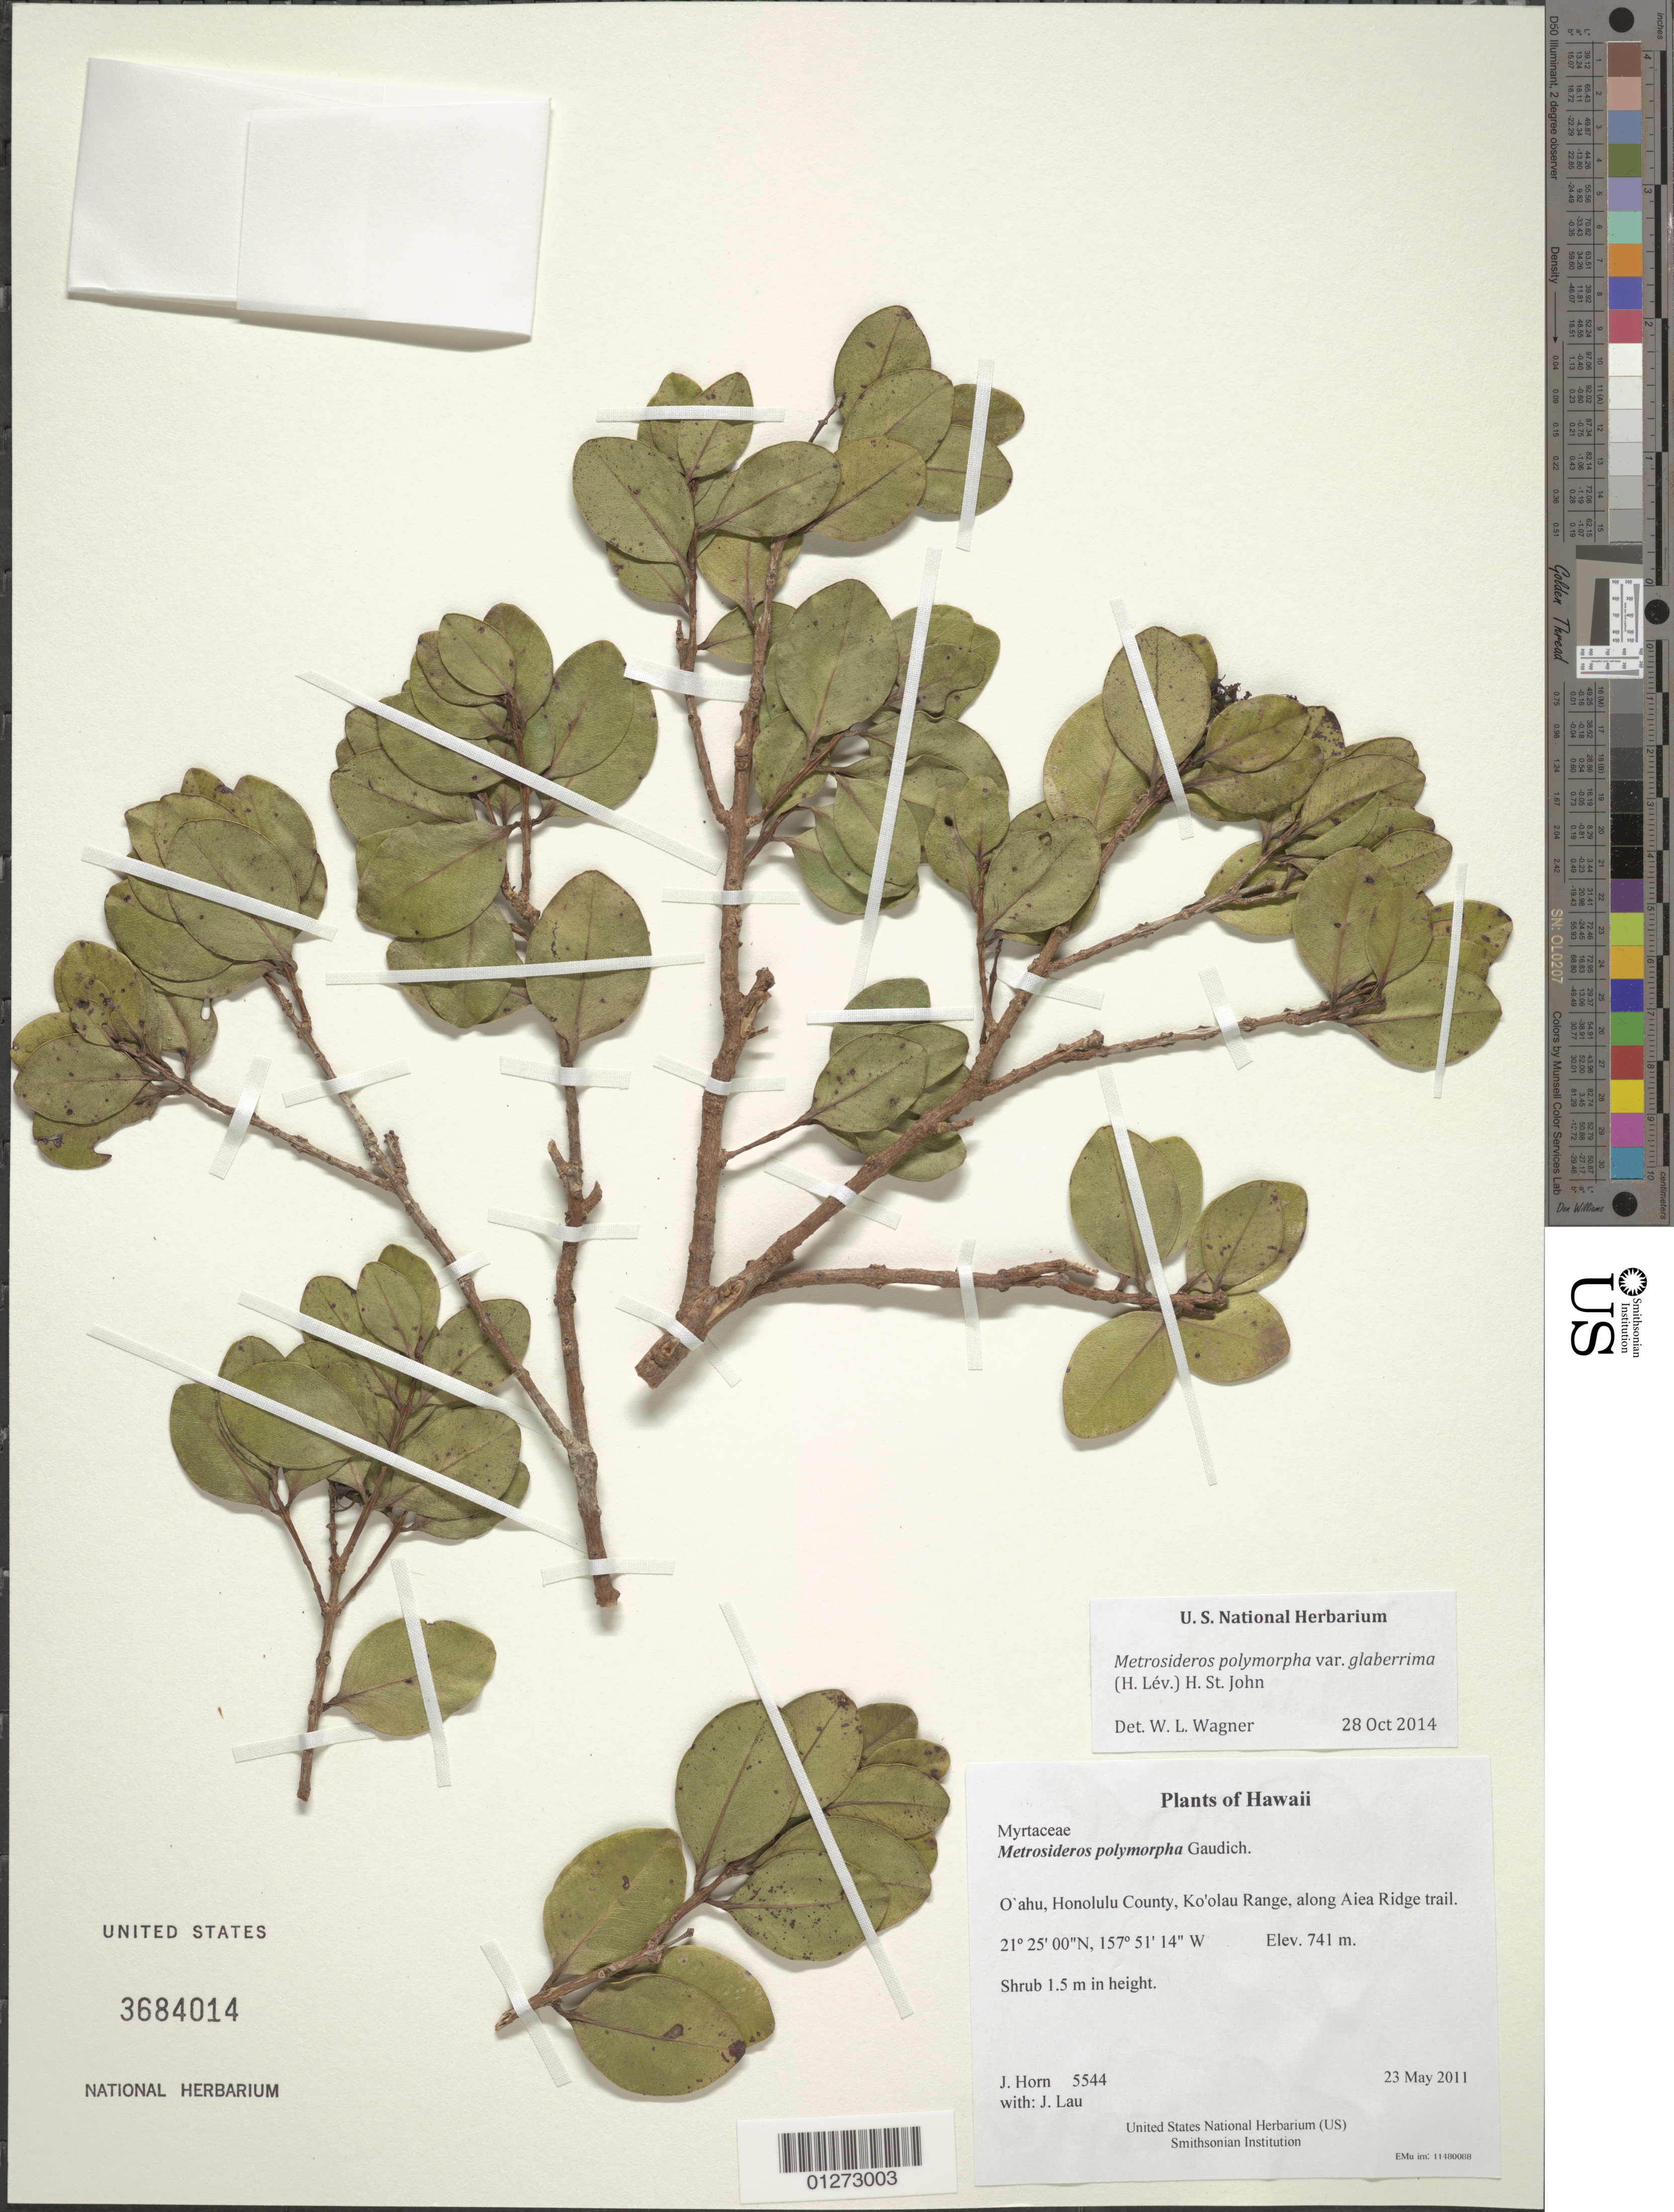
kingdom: Plantae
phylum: Tracheophyta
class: Magnoliopsida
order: Myrtales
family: Myrtaceae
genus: Metrosideros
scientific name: Metrosideros polymorpha var. glaberrima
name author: (H. Lév.) H. St. John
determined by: Wagner, W. L., (BOT), Smithsonian Institution - National Museum of Natural History (UNITED STATES)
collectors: J. Horn & J. Lau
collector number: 5544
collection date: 2011-05-23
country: United States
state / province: Hawaii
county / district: Honolulu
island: Oahu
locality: Ko'olau Range, along Aiea Ridge trail.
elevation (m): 741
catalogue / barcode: US 3684014